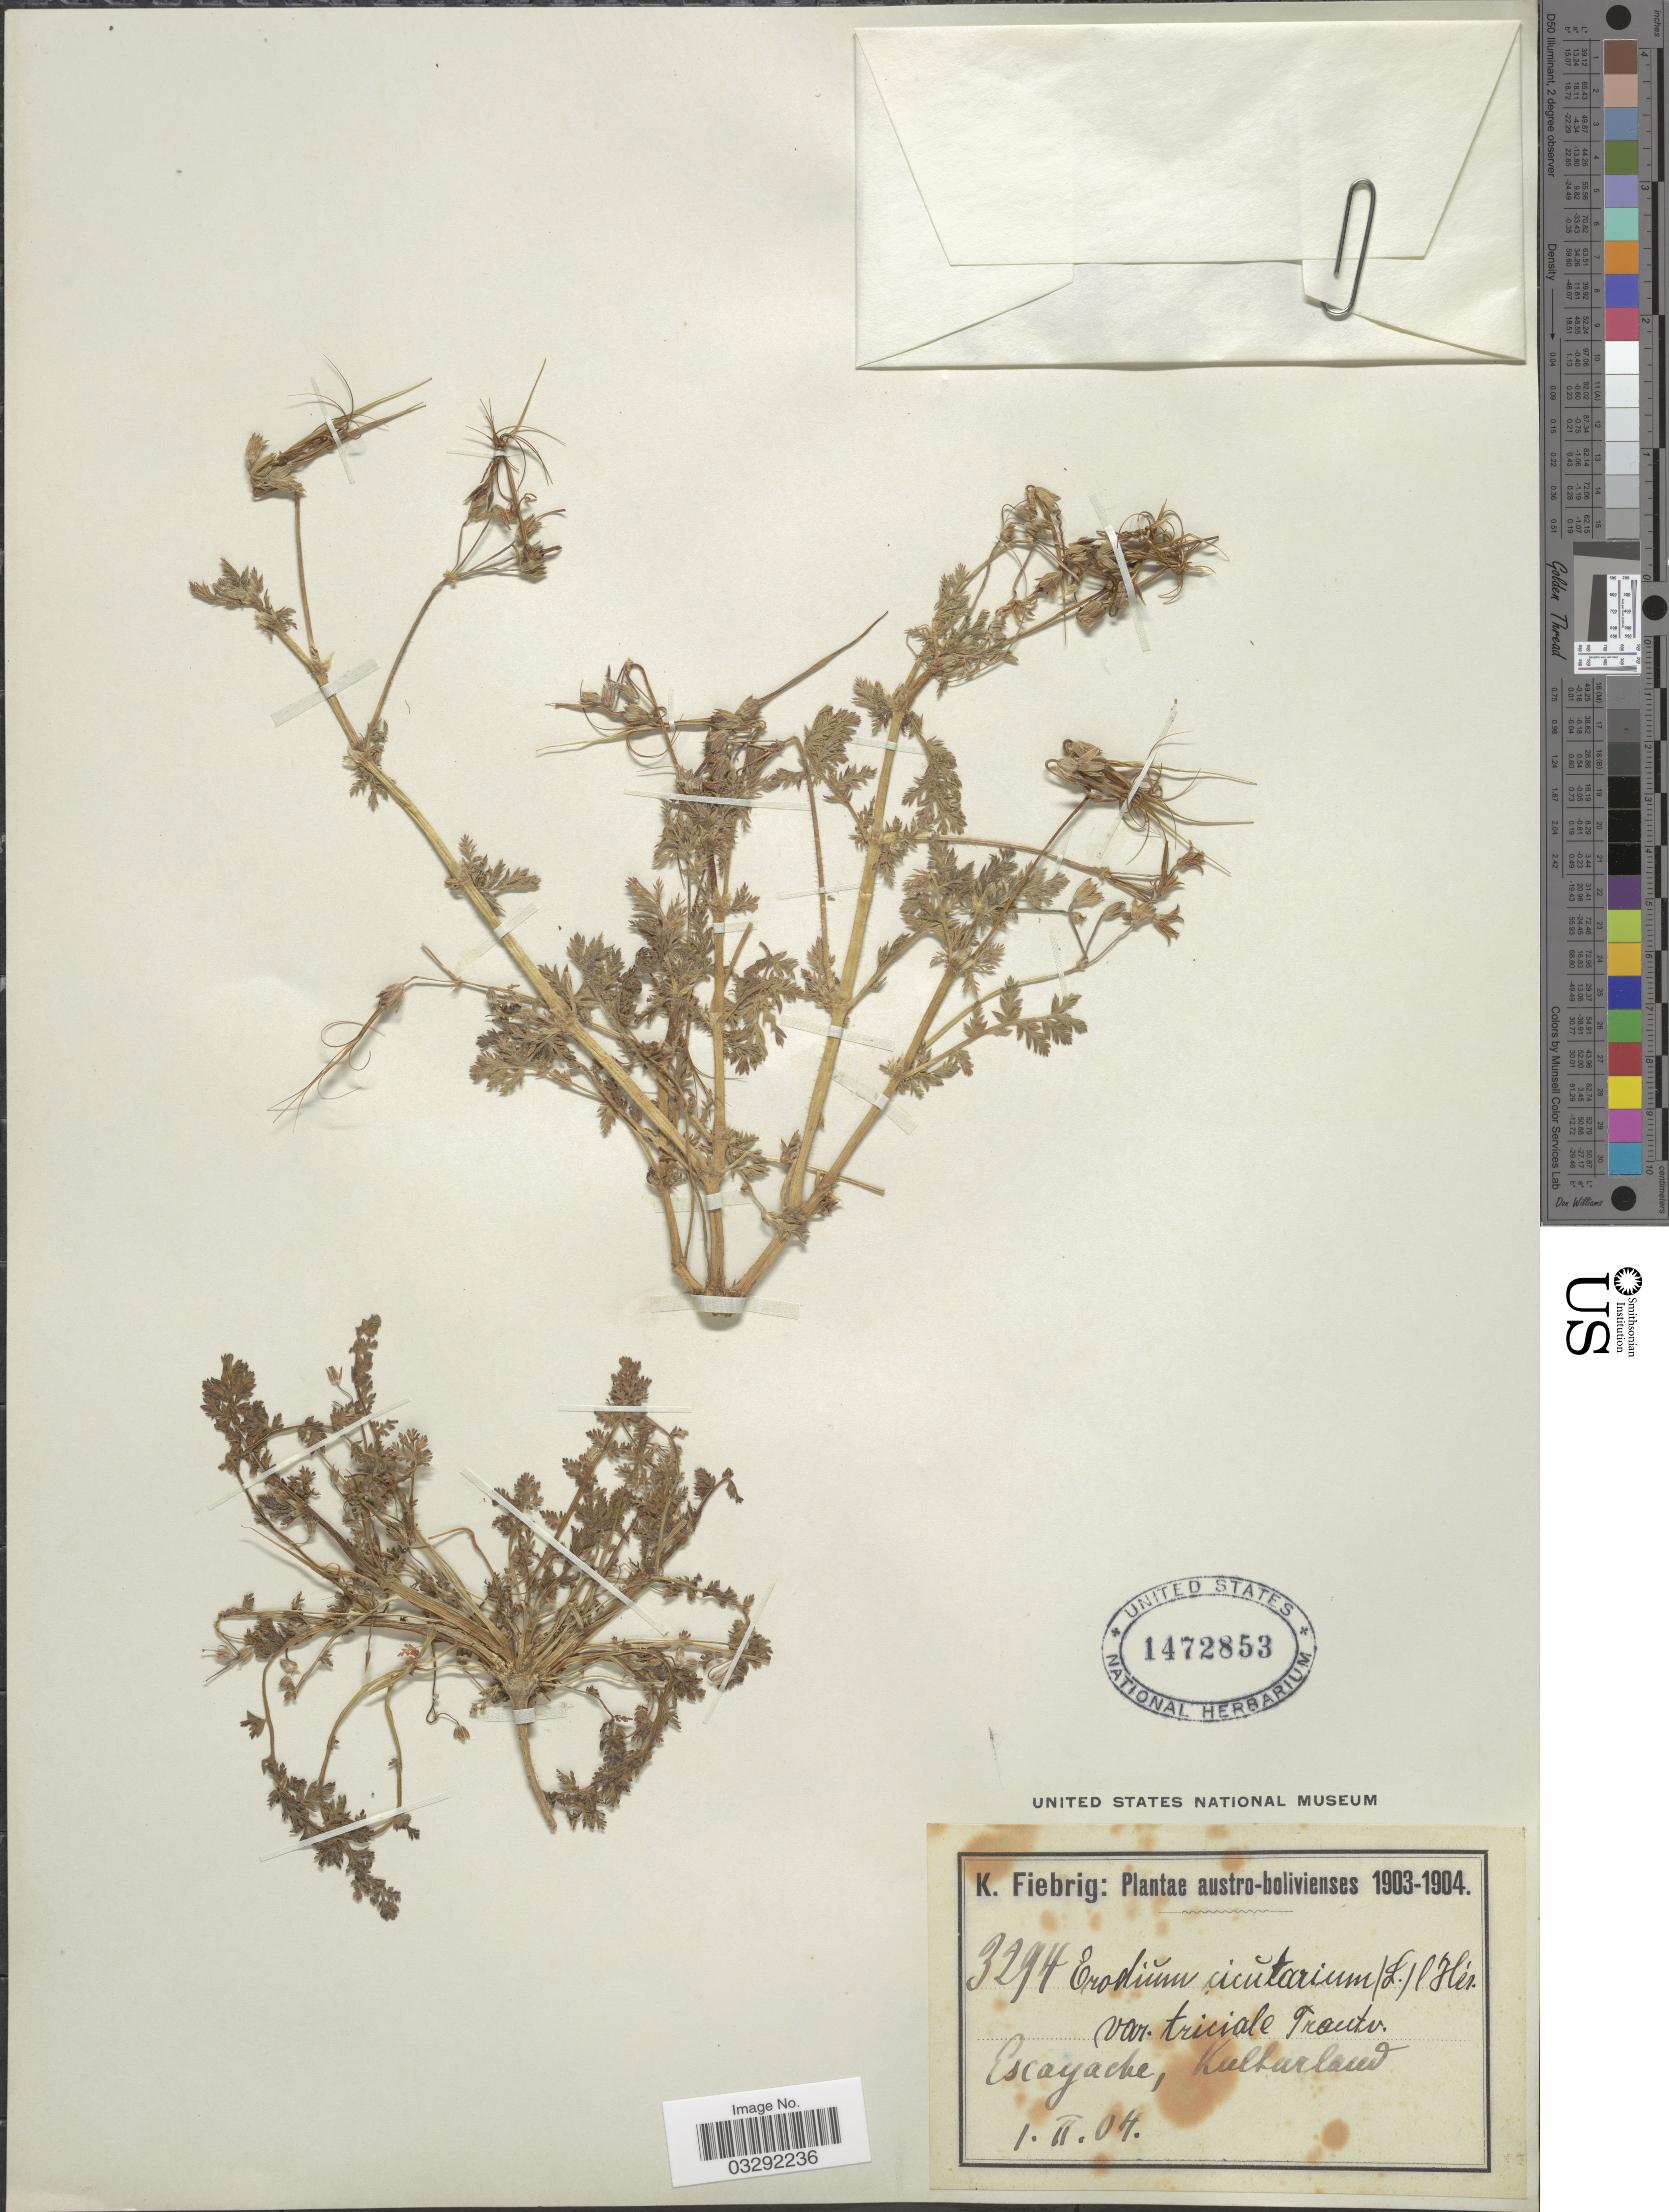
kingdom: Plantae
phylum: Tracheophyta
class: Magnoliopsida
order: Geraniales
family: Geraniaceae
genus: Erodium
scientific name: Erodium cicutarium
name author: (L.) L'Hér.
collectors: K. Fiebrig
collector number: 3294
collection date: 1904-02-01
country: Bolivia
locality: Austro-bolivienses. Escayache, Kulturland.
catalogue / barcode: US 1472853